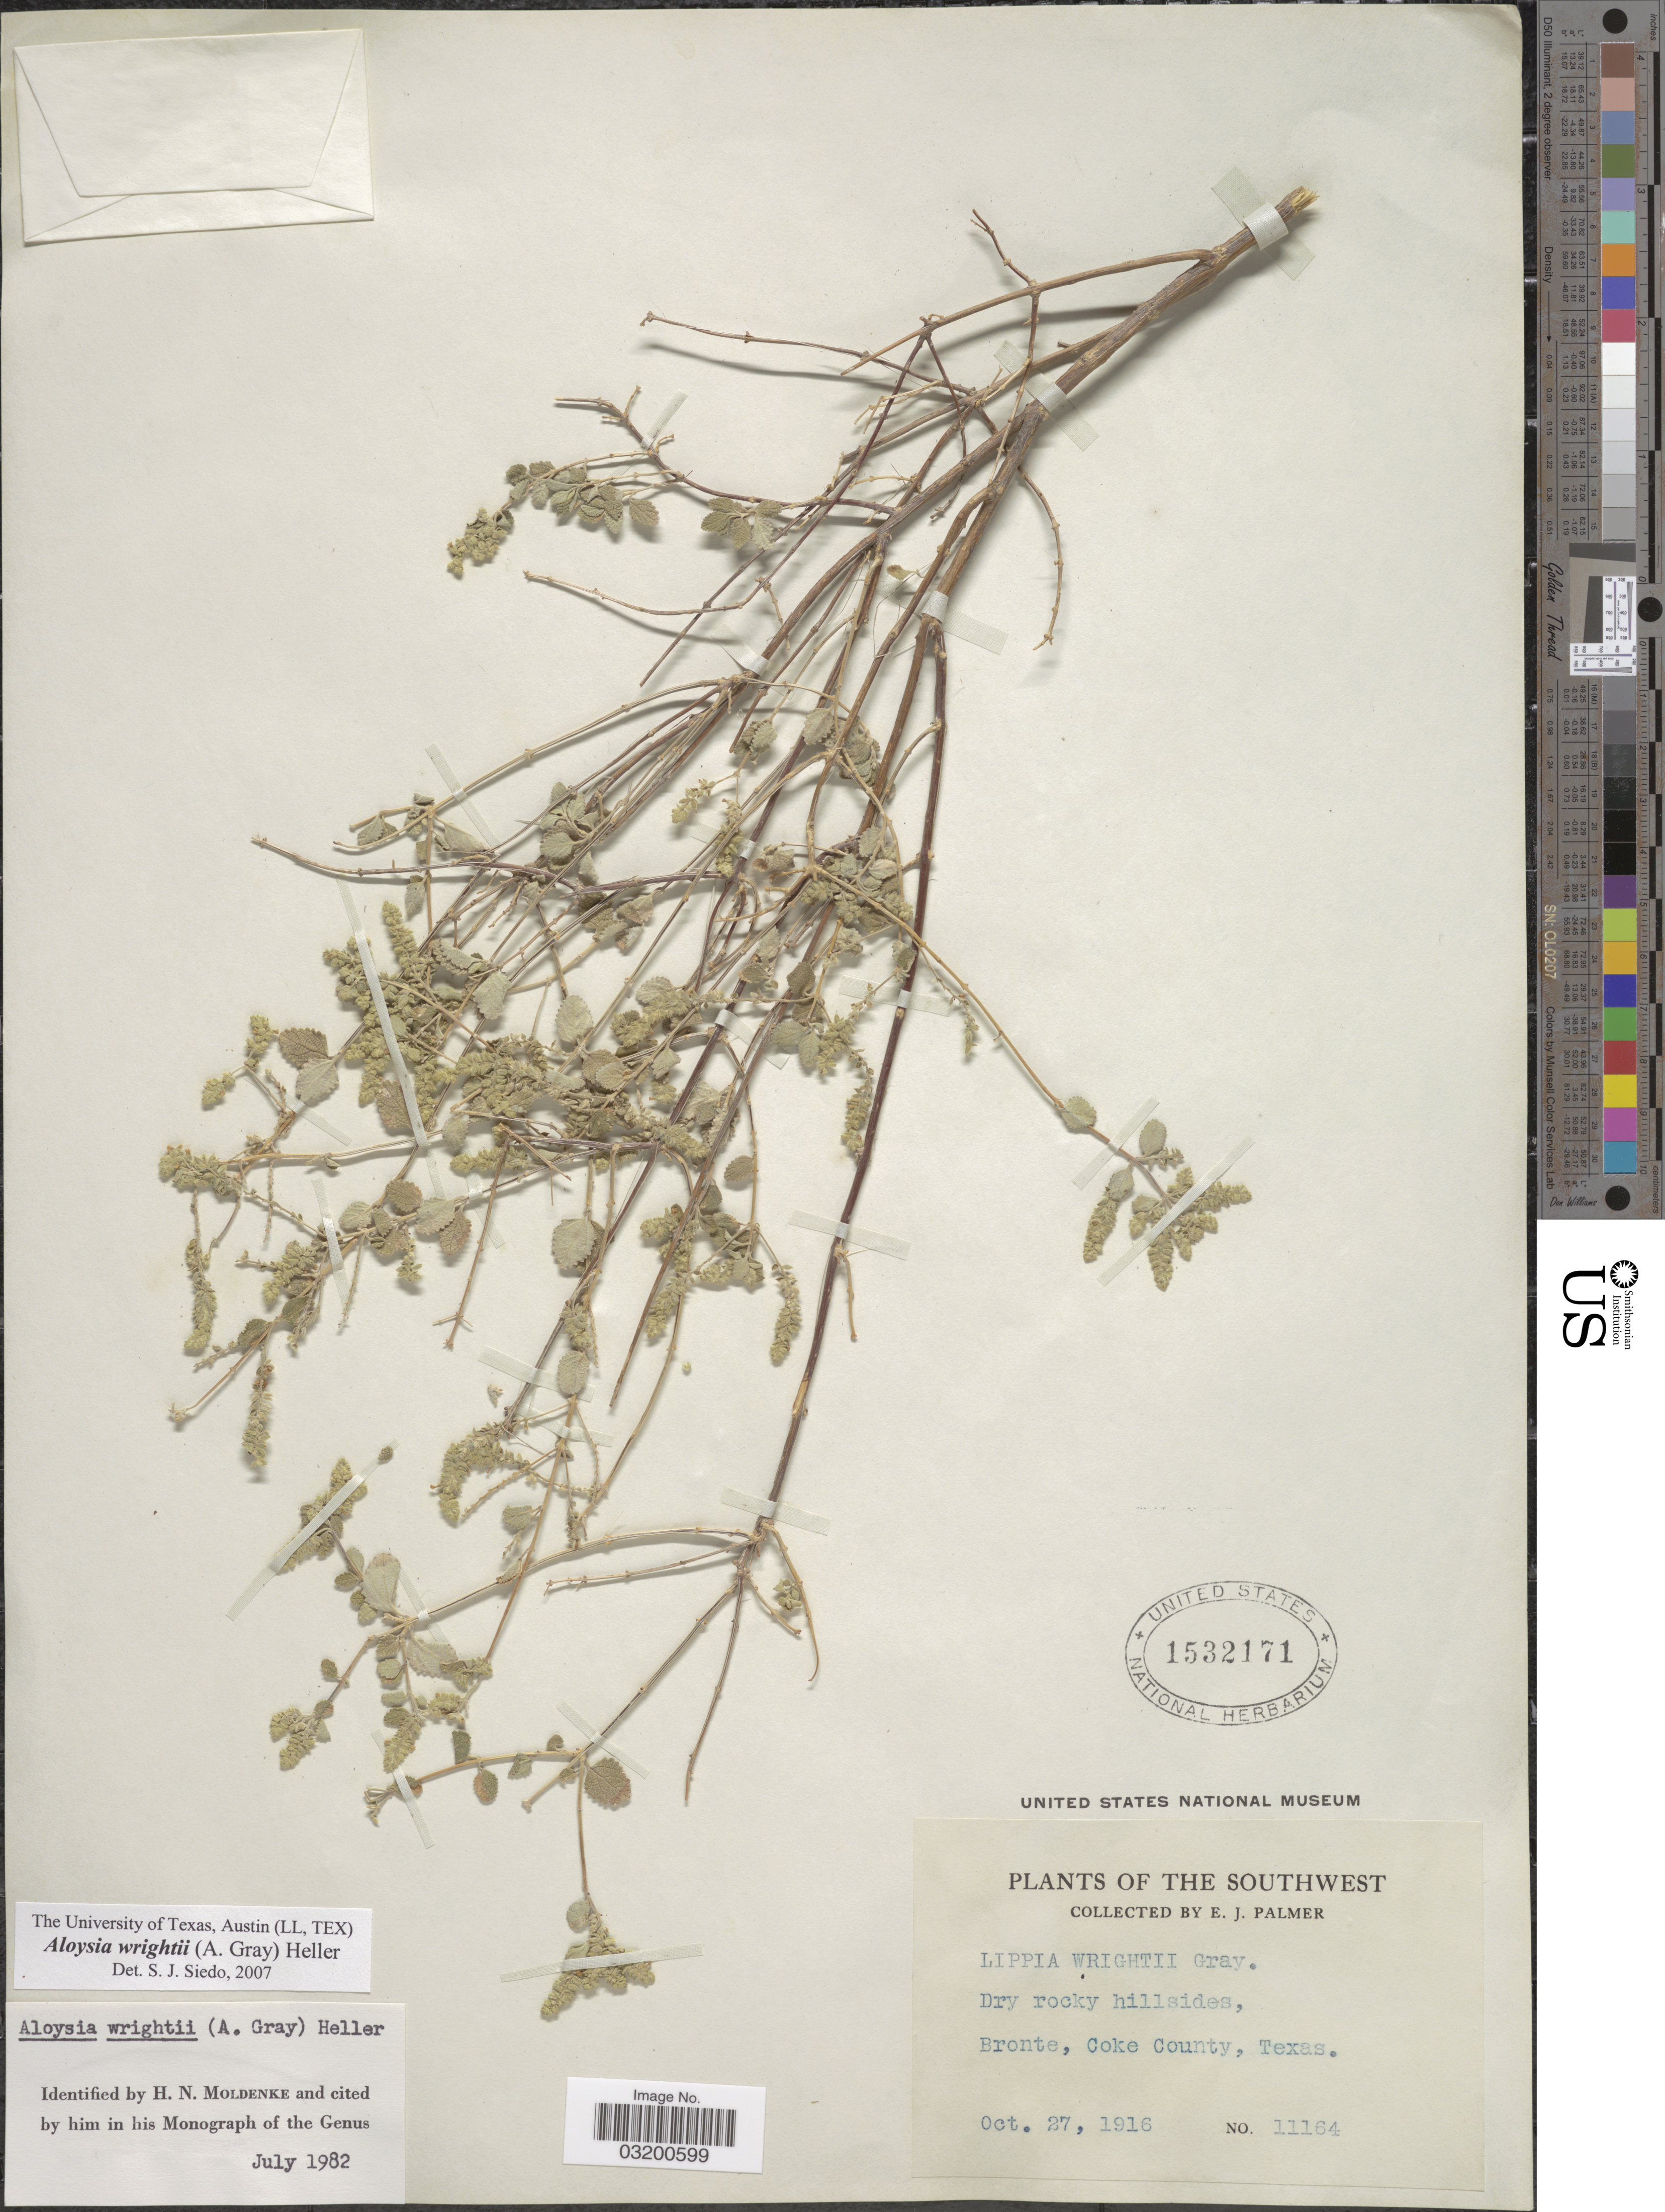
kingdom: Plantae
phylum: Tracheophyta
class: Magnoliopsida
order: Lamiales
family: Verbenaceae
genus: Aloysia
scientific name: Aloysia wrightii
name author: A. Heller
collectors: E. J. Palmer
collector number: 11164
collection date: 1916-10-27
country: United States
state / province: Texas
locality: The Southwest. Bronte, Coke County.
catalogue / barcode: US 1532171